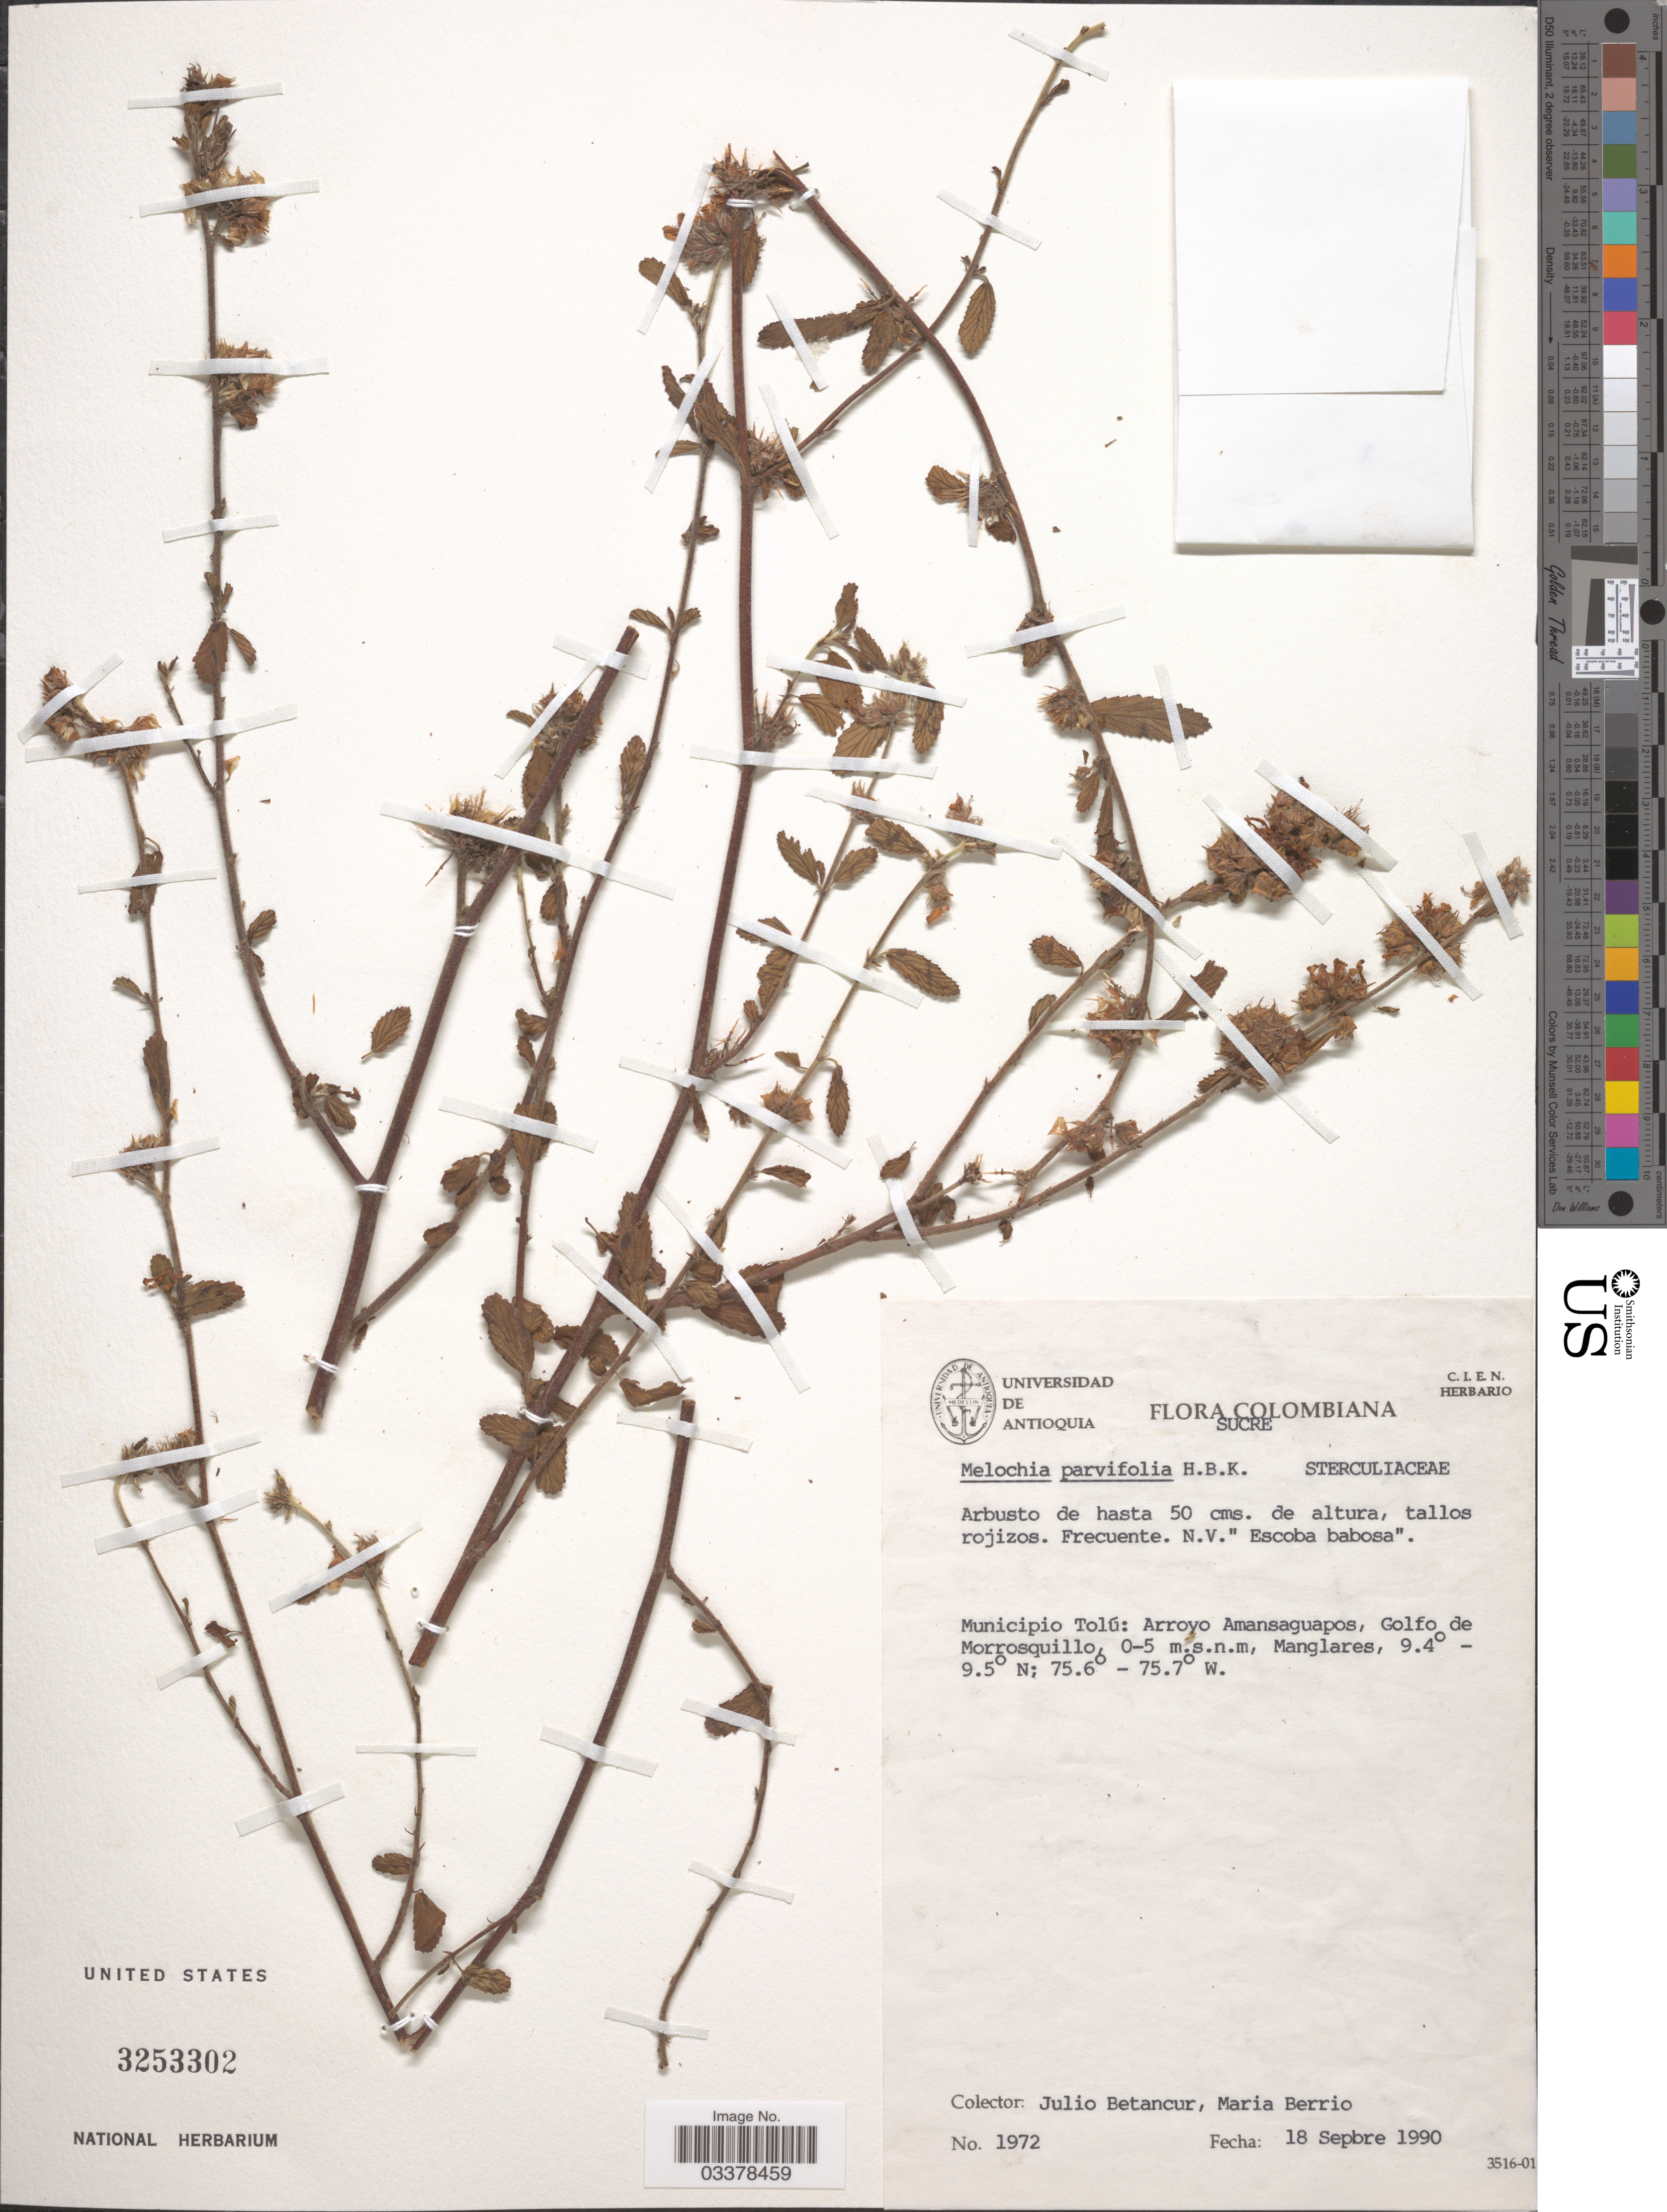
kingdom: Plantae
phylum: Tracheophyta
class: Magnoliopsida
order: Malvales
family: Malvaceae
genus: Melochia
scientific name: Melochia parvifolia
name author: Kunth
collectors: J. Betancur & M. Berrio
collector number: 1972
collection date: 1990-09-18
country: Colombia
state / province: Sucre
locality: Municipio Tolú: Arroyo Amansaguapos, Golfo de Morrosquillo, Manglares.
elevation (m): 0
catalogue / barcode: US 3253302